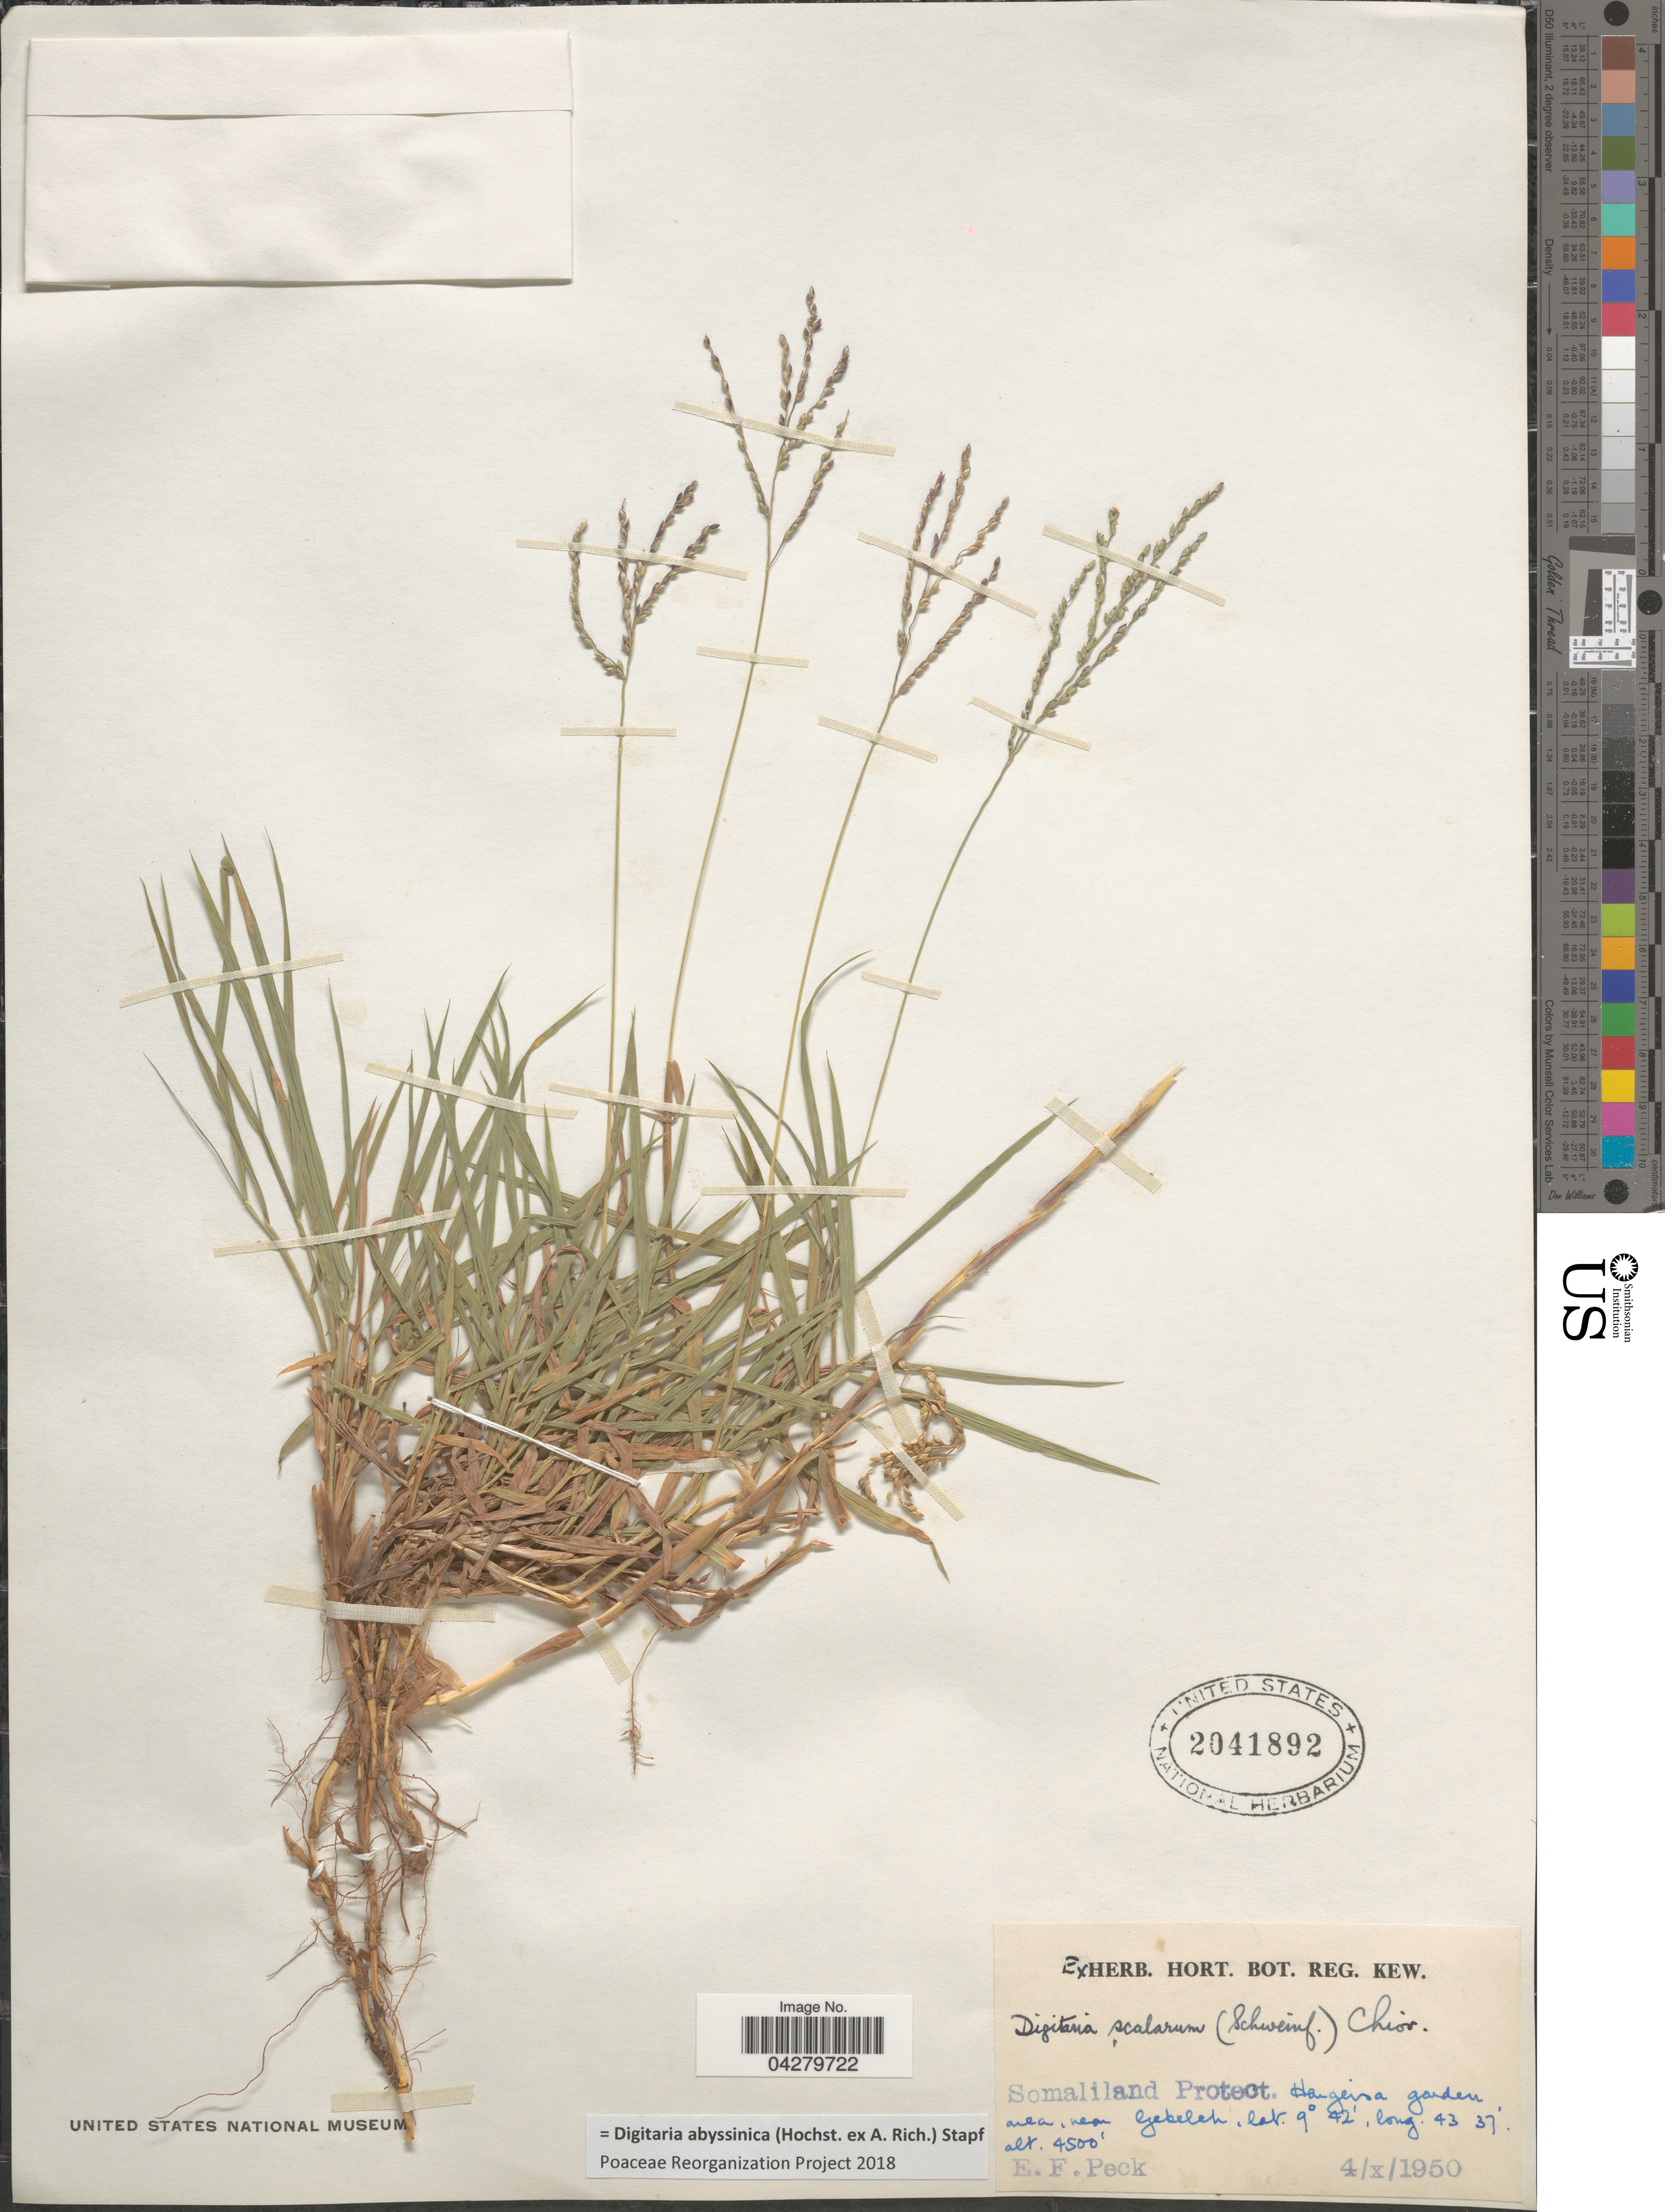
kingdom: Plantae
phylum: Tracheophyta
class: Liliopsida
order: Poales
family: Poaceae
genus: Digitaria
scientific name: Digitaria abyssinica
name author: (Hochst. ex Rich.) Stapf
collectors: E. Peck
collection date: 1950-10-04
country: Somalia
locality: Somaliland Protect. Hargeisa garden area, near Gebeleh.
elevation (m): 1372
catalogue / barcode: US 2041892